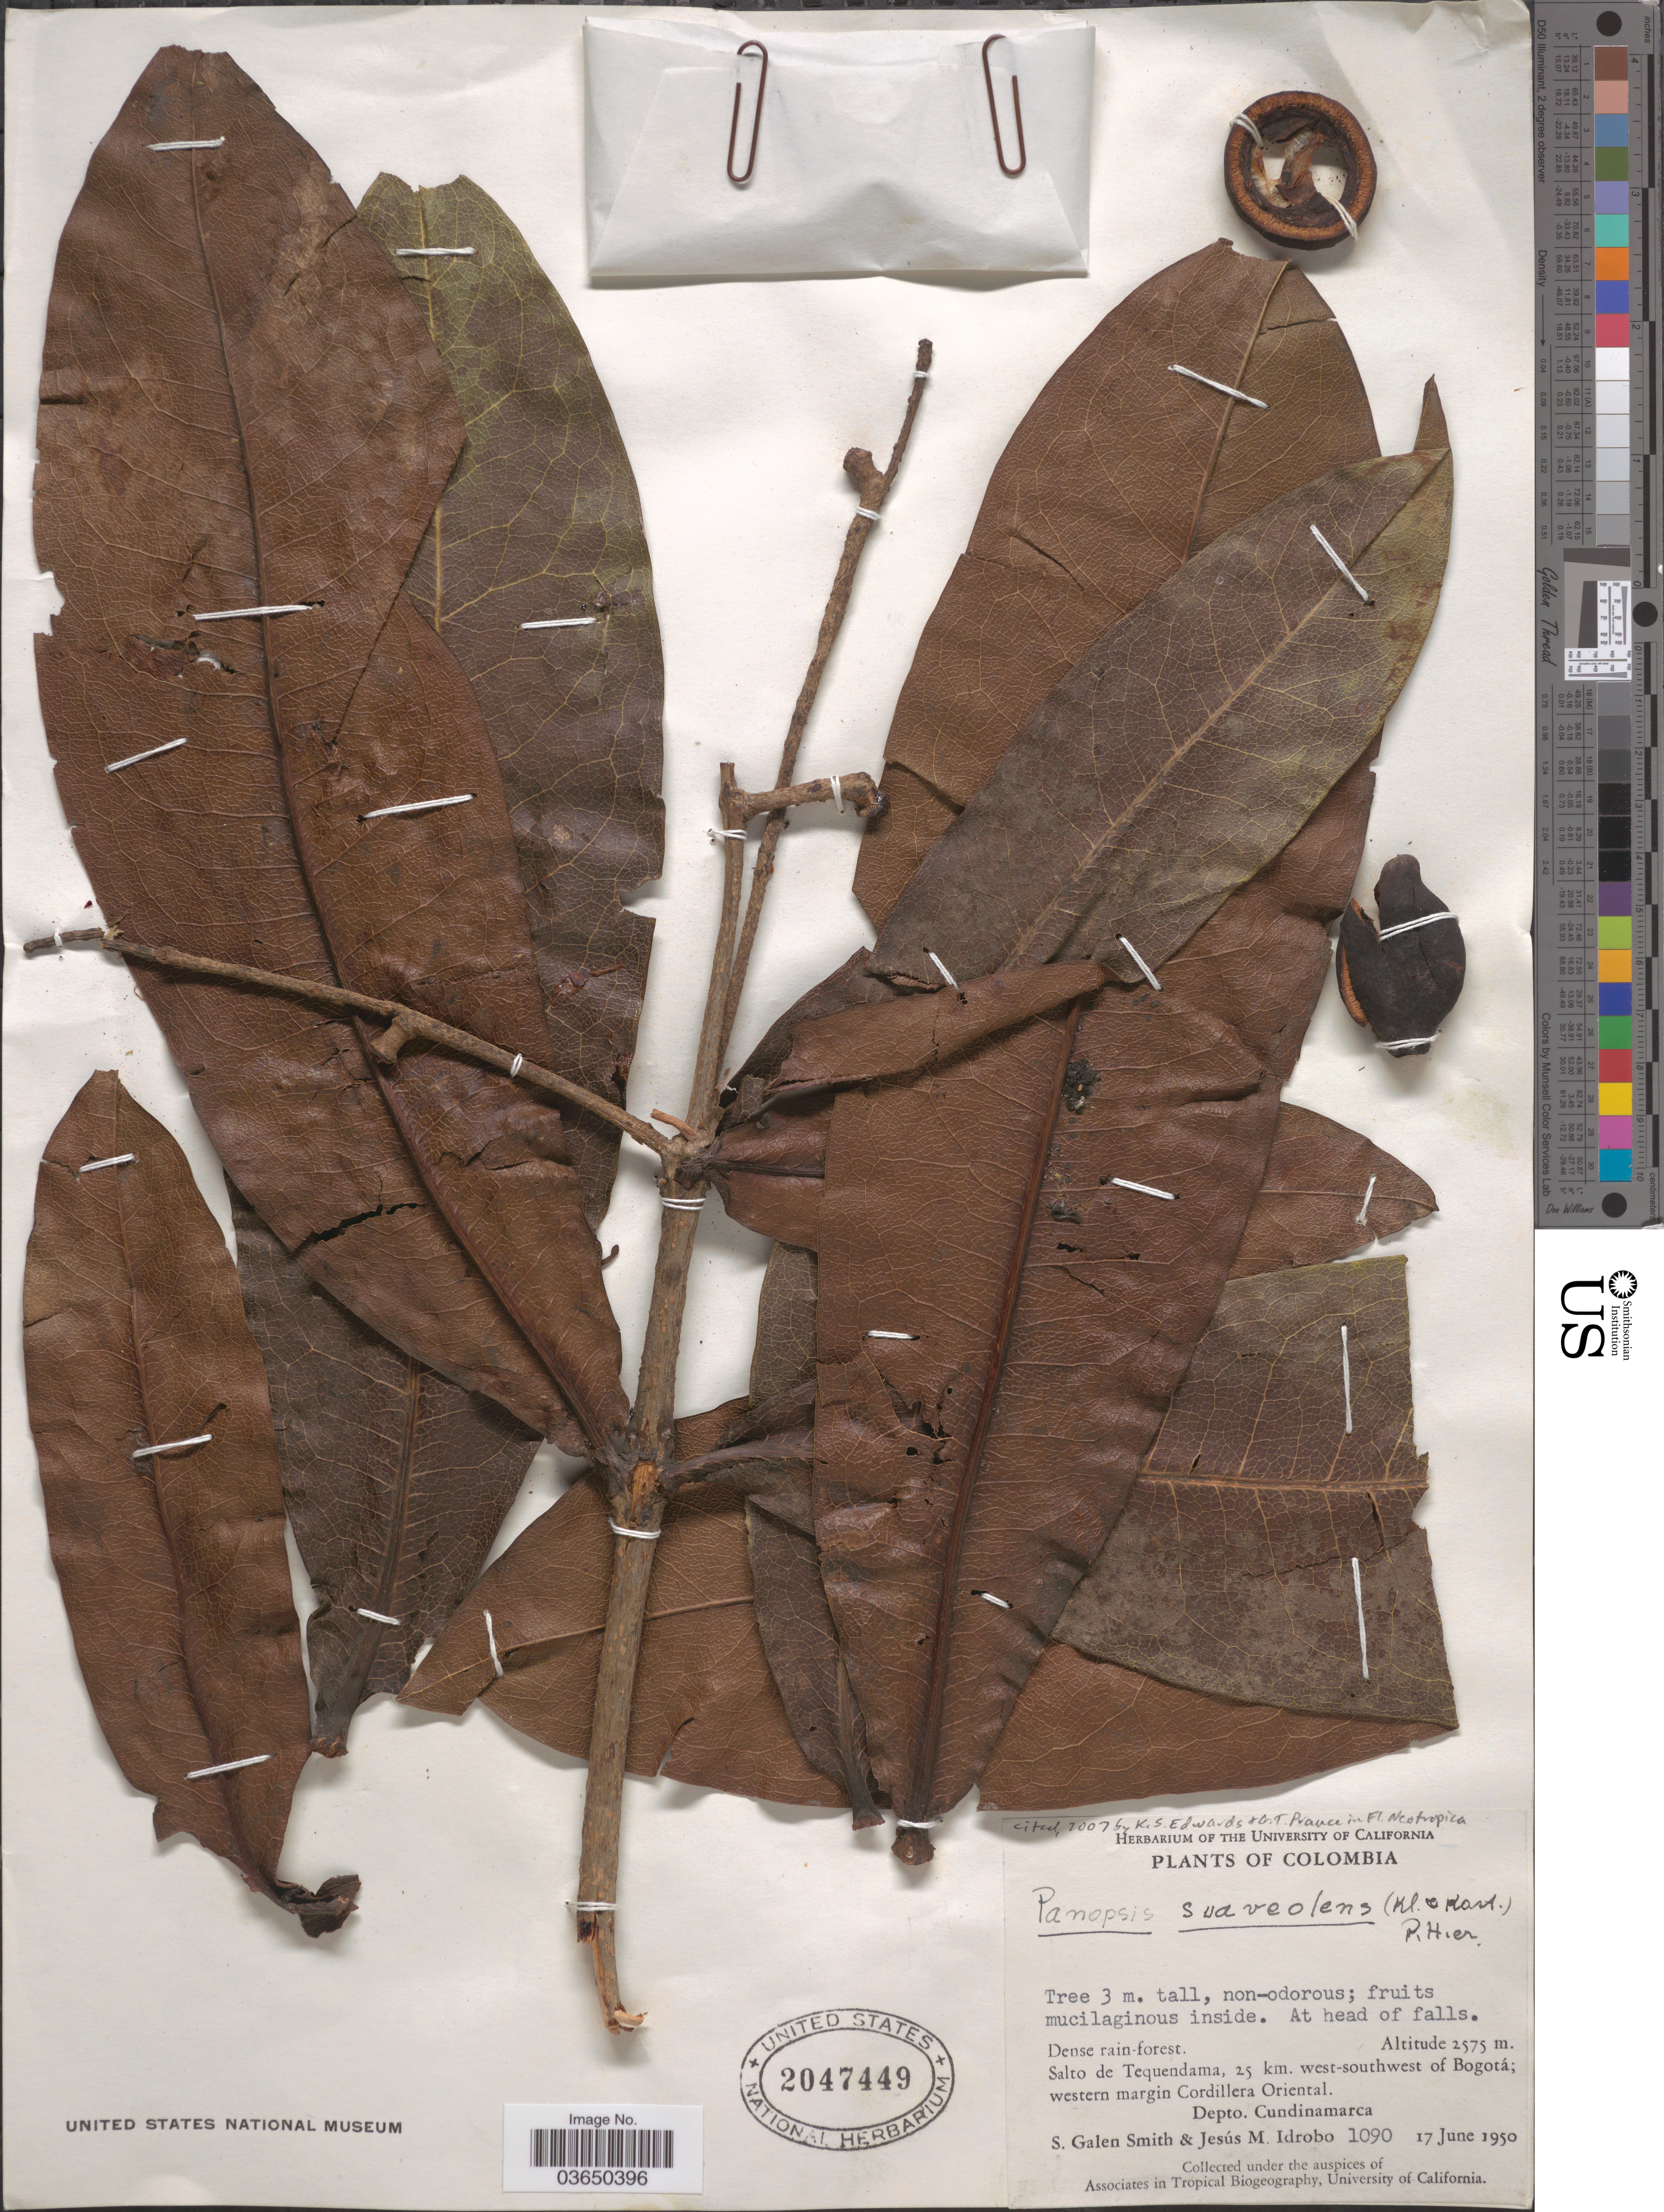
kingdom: Plantae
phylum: Tracheophyta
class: Magnoliopsida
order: Proteales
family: Proteaceae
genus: Panopsis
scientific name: Panopsis suaveolens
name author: (Klotzsch & H. Karst.) Pittier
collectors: S. G. Smith & J. M. Idrobo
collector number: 1090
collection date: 1950-06-17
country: Colombia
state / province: Cundinamarca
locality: Salto de Tequendama, 25 km. west-southwest of Bogotá; western margin Cordillera Oriental. Depto. Cundinamarca.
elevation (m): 2575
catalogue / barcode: US 2047449